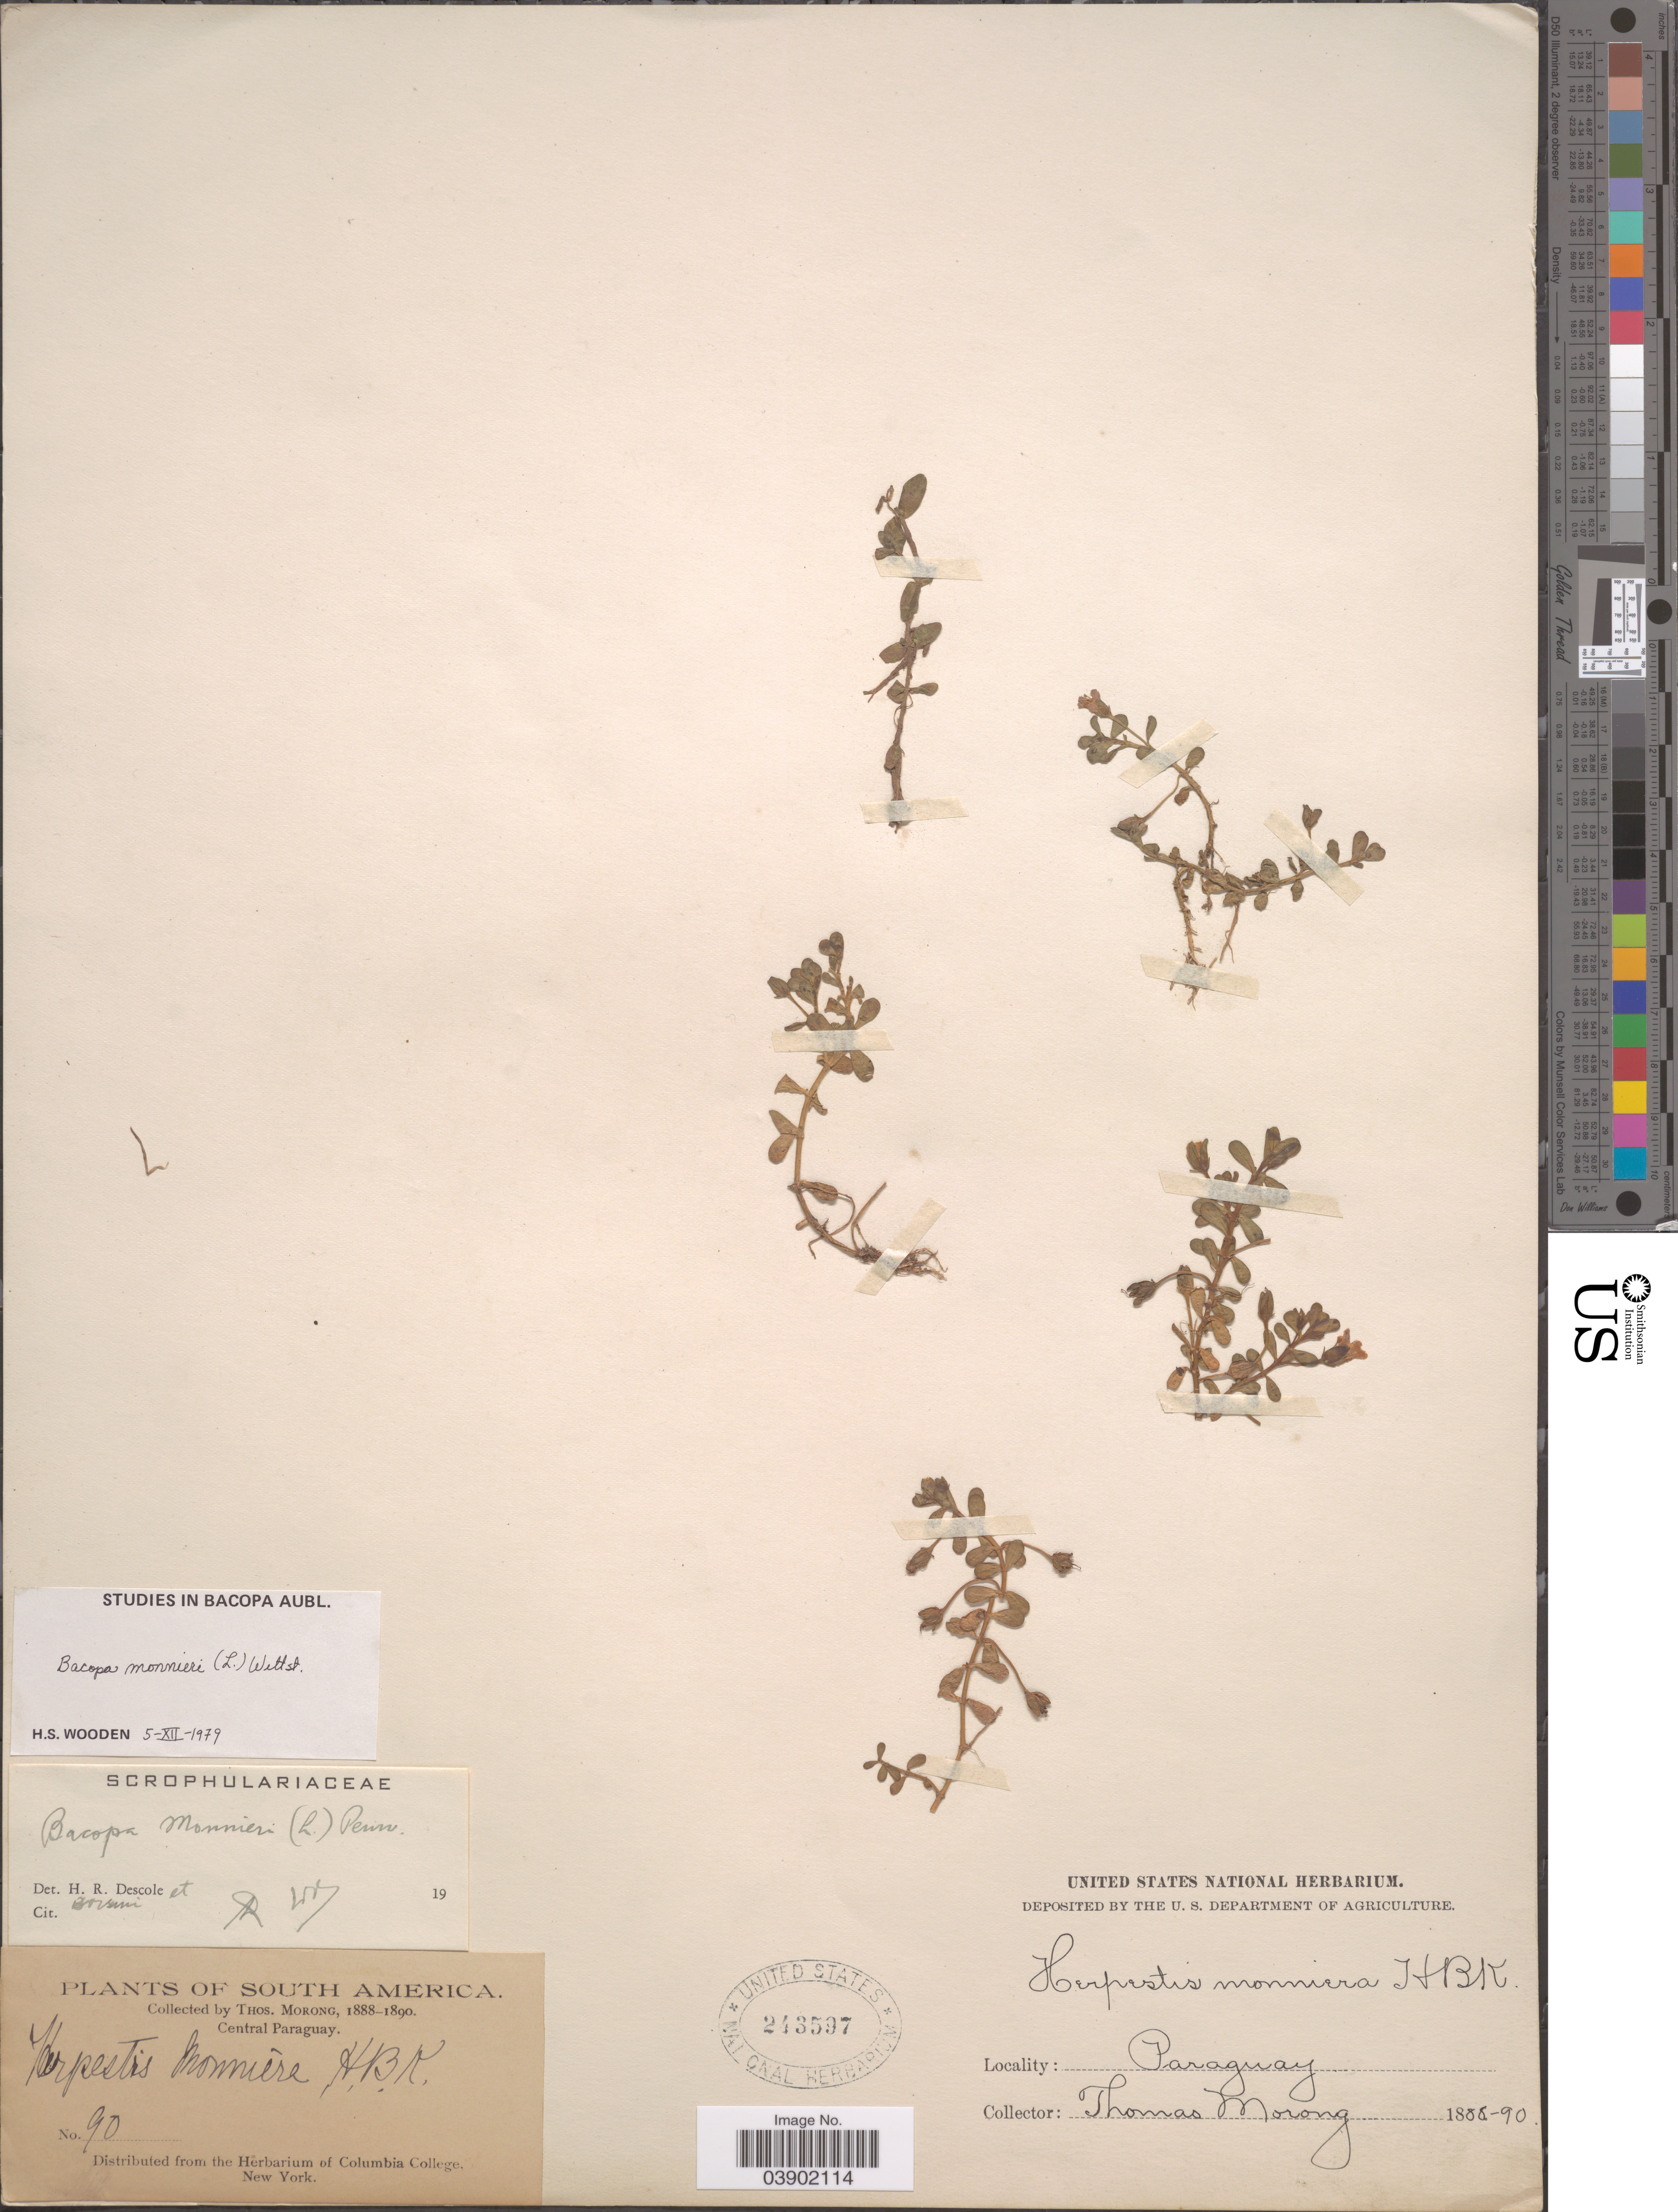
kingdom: Plantae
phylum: Tracheophyta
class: Magnoliopsida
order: Lamiales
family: Plantaginaceae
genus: Bacopa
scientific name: Bacopa monnieri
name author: (L.) Pennell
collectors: ex herb. T. Morong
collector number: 90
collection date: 1888/1890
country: Paraguay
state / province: Central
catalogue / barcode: US 243597